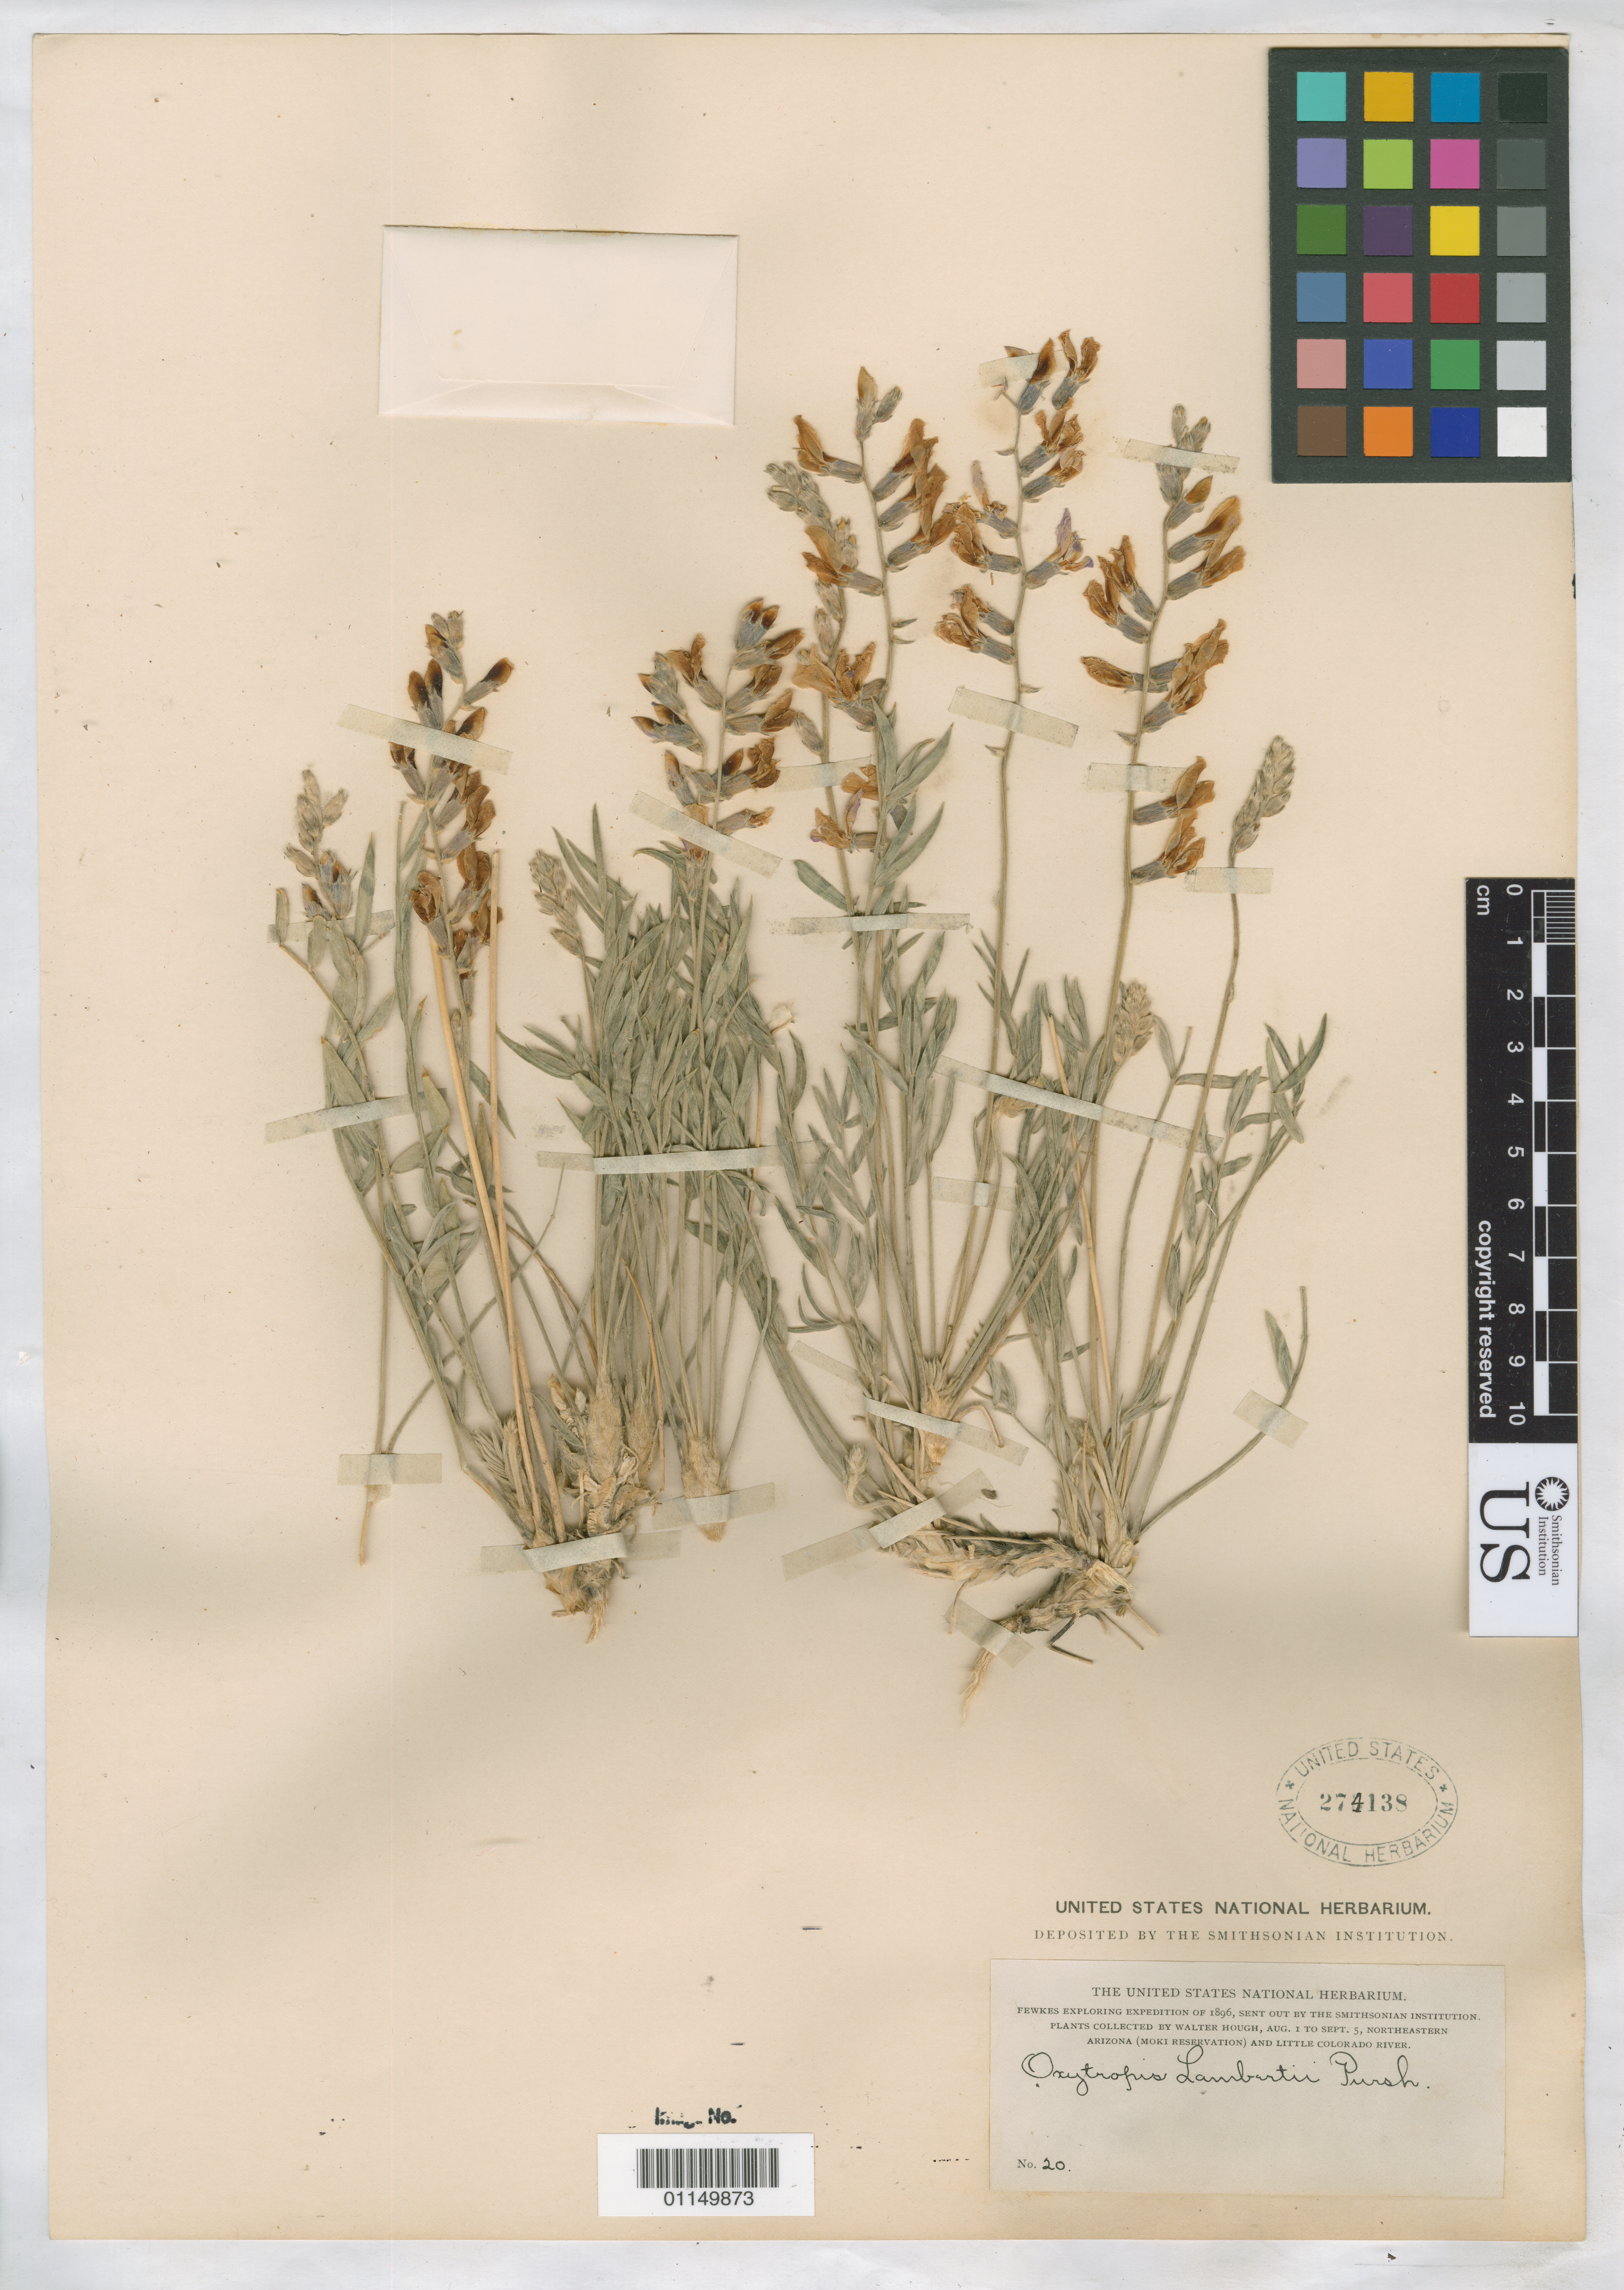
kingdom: Plantae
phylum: Tracheophyta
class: Magnoliopsida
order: Fabales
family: Fabaceae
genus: Oxytropis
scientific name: Oxytropis lambertii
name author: Pursh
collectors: W. Hough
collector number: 20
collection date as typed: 01 Aug 1896 to 05 Sep 1896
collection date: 1896-08-01/1896-09-05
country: United States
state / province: Arizona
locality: Arizona and Little Colorado River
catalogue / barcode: US 274138